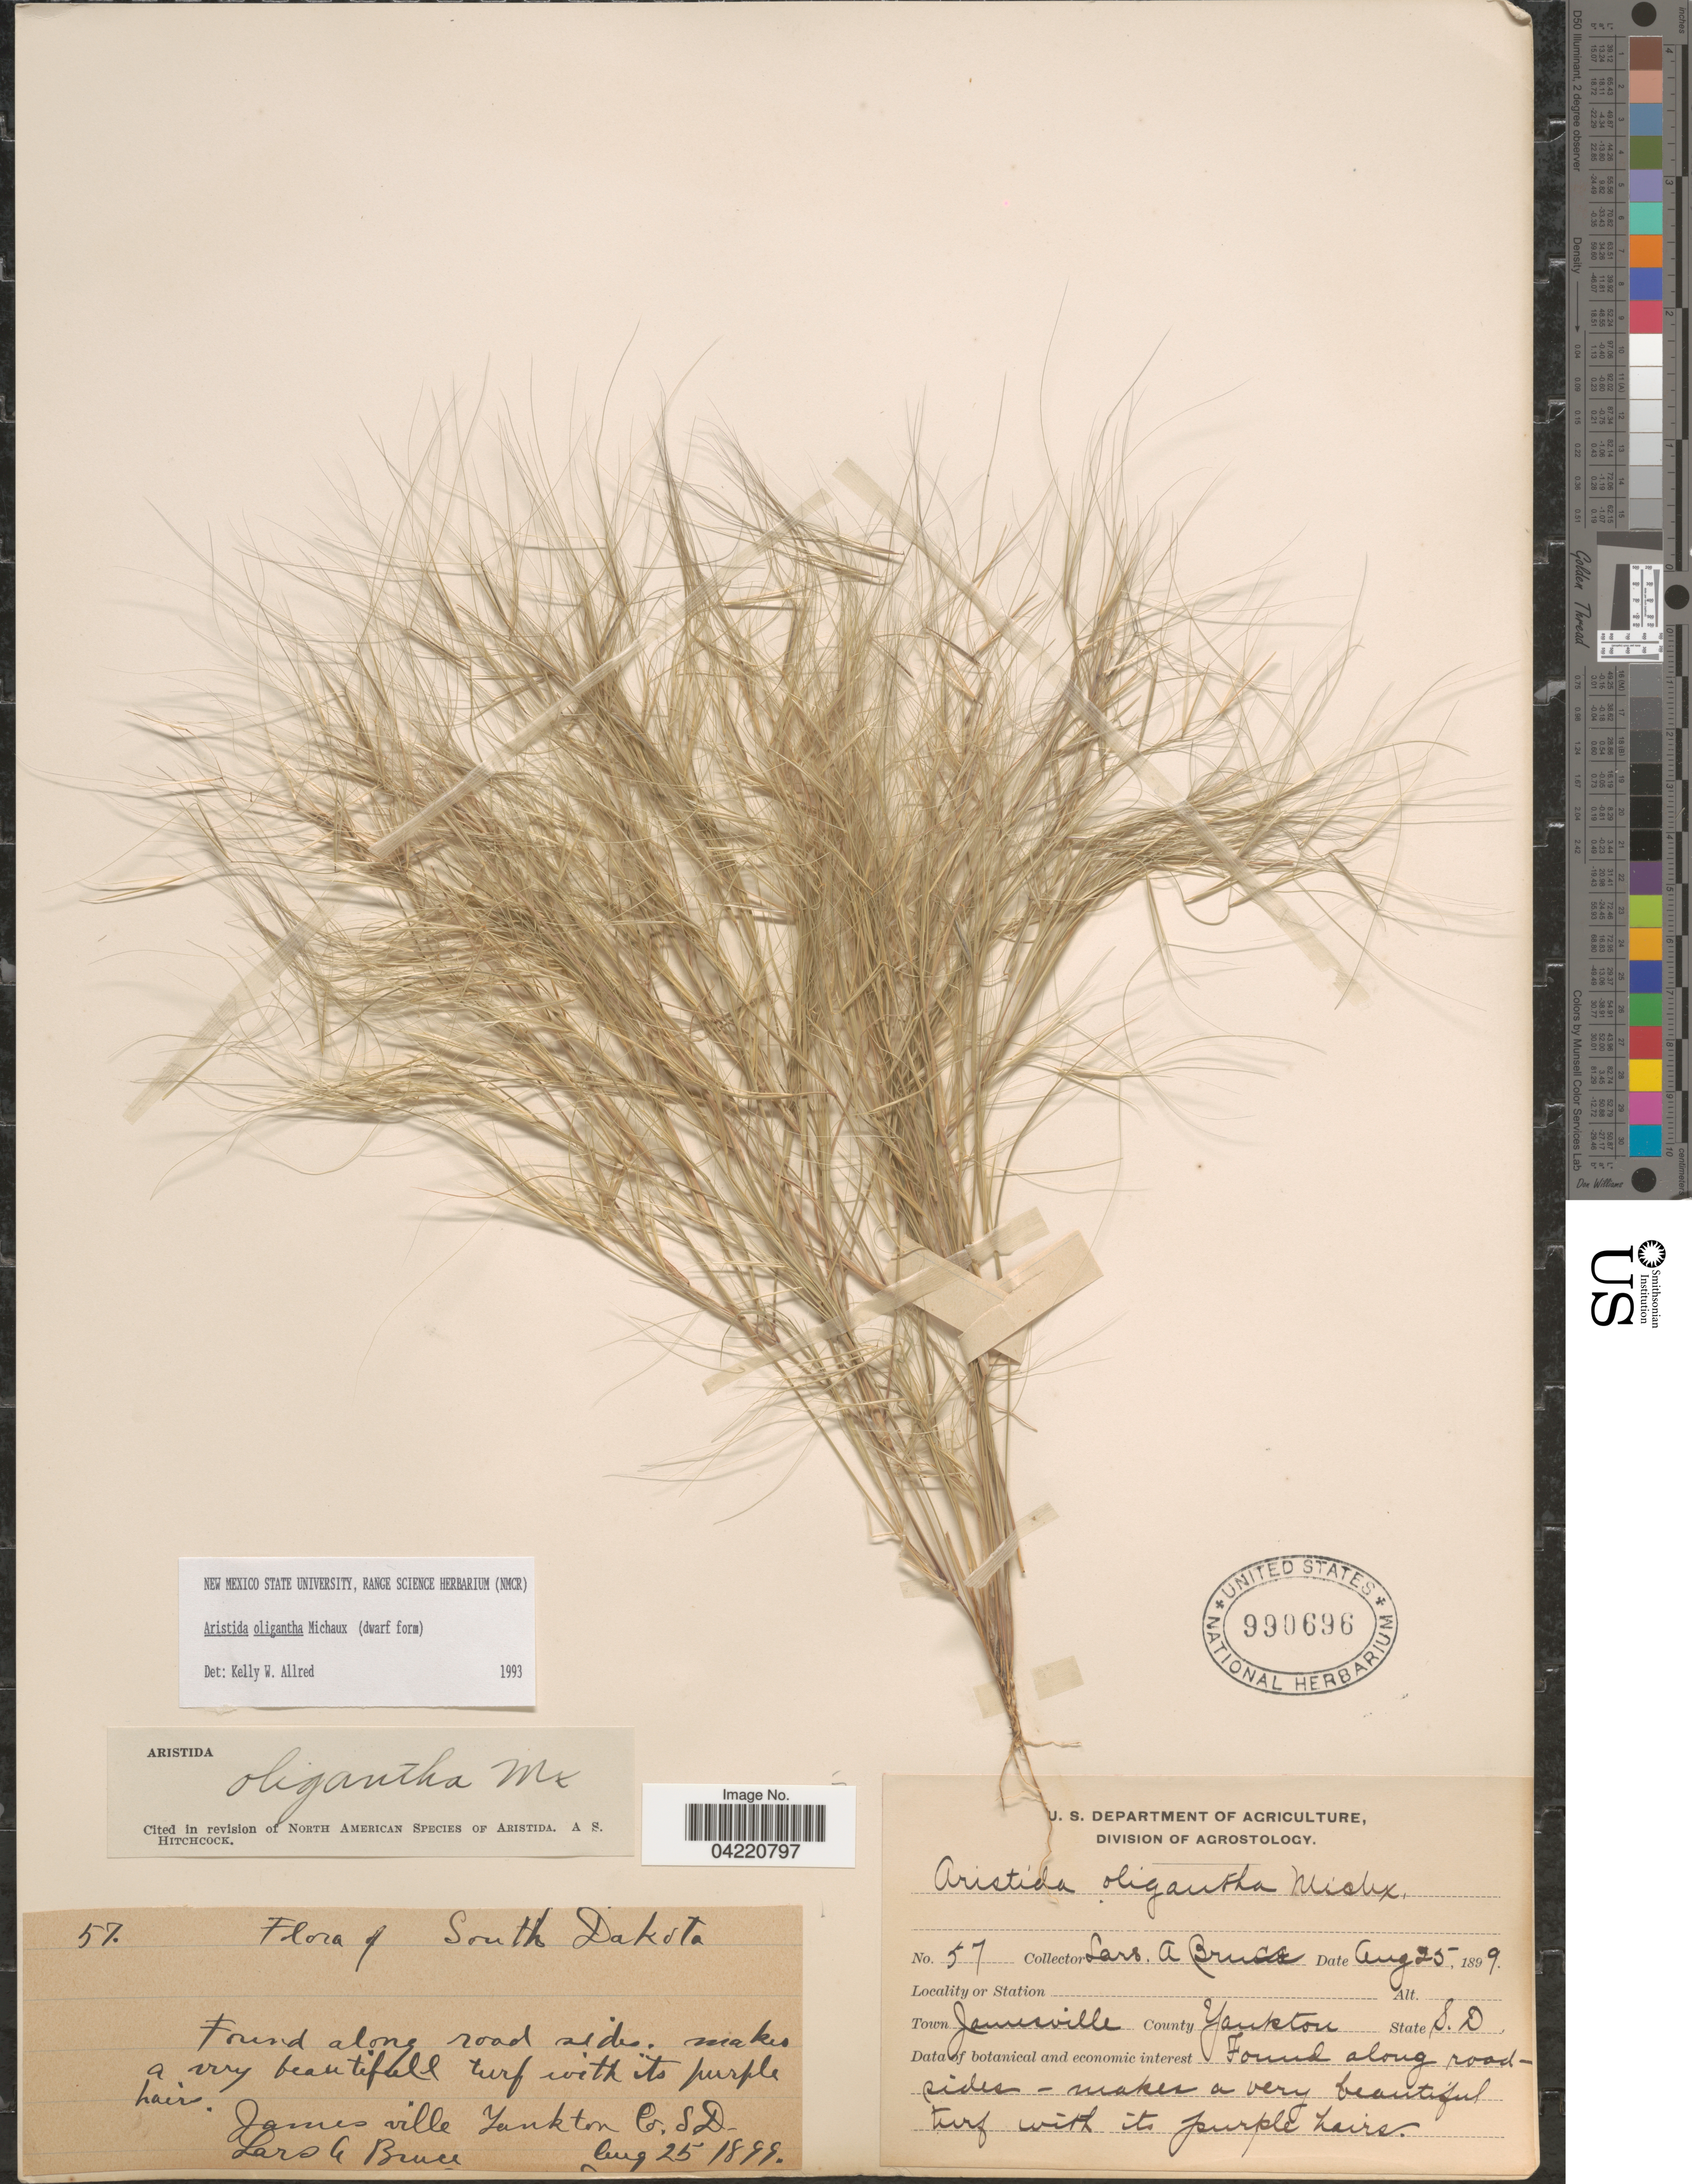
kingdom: Plantae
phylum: Tracheophyta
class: Liliopsida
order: Poales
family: Poaceae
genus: Aristida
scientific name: Aristida oligantha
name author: Michx.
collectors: L. Bruce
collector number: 57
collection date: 1899-08-25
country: United States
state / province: South Dakota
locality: Town Jamesville. County Yankton.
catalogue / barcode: US 990696